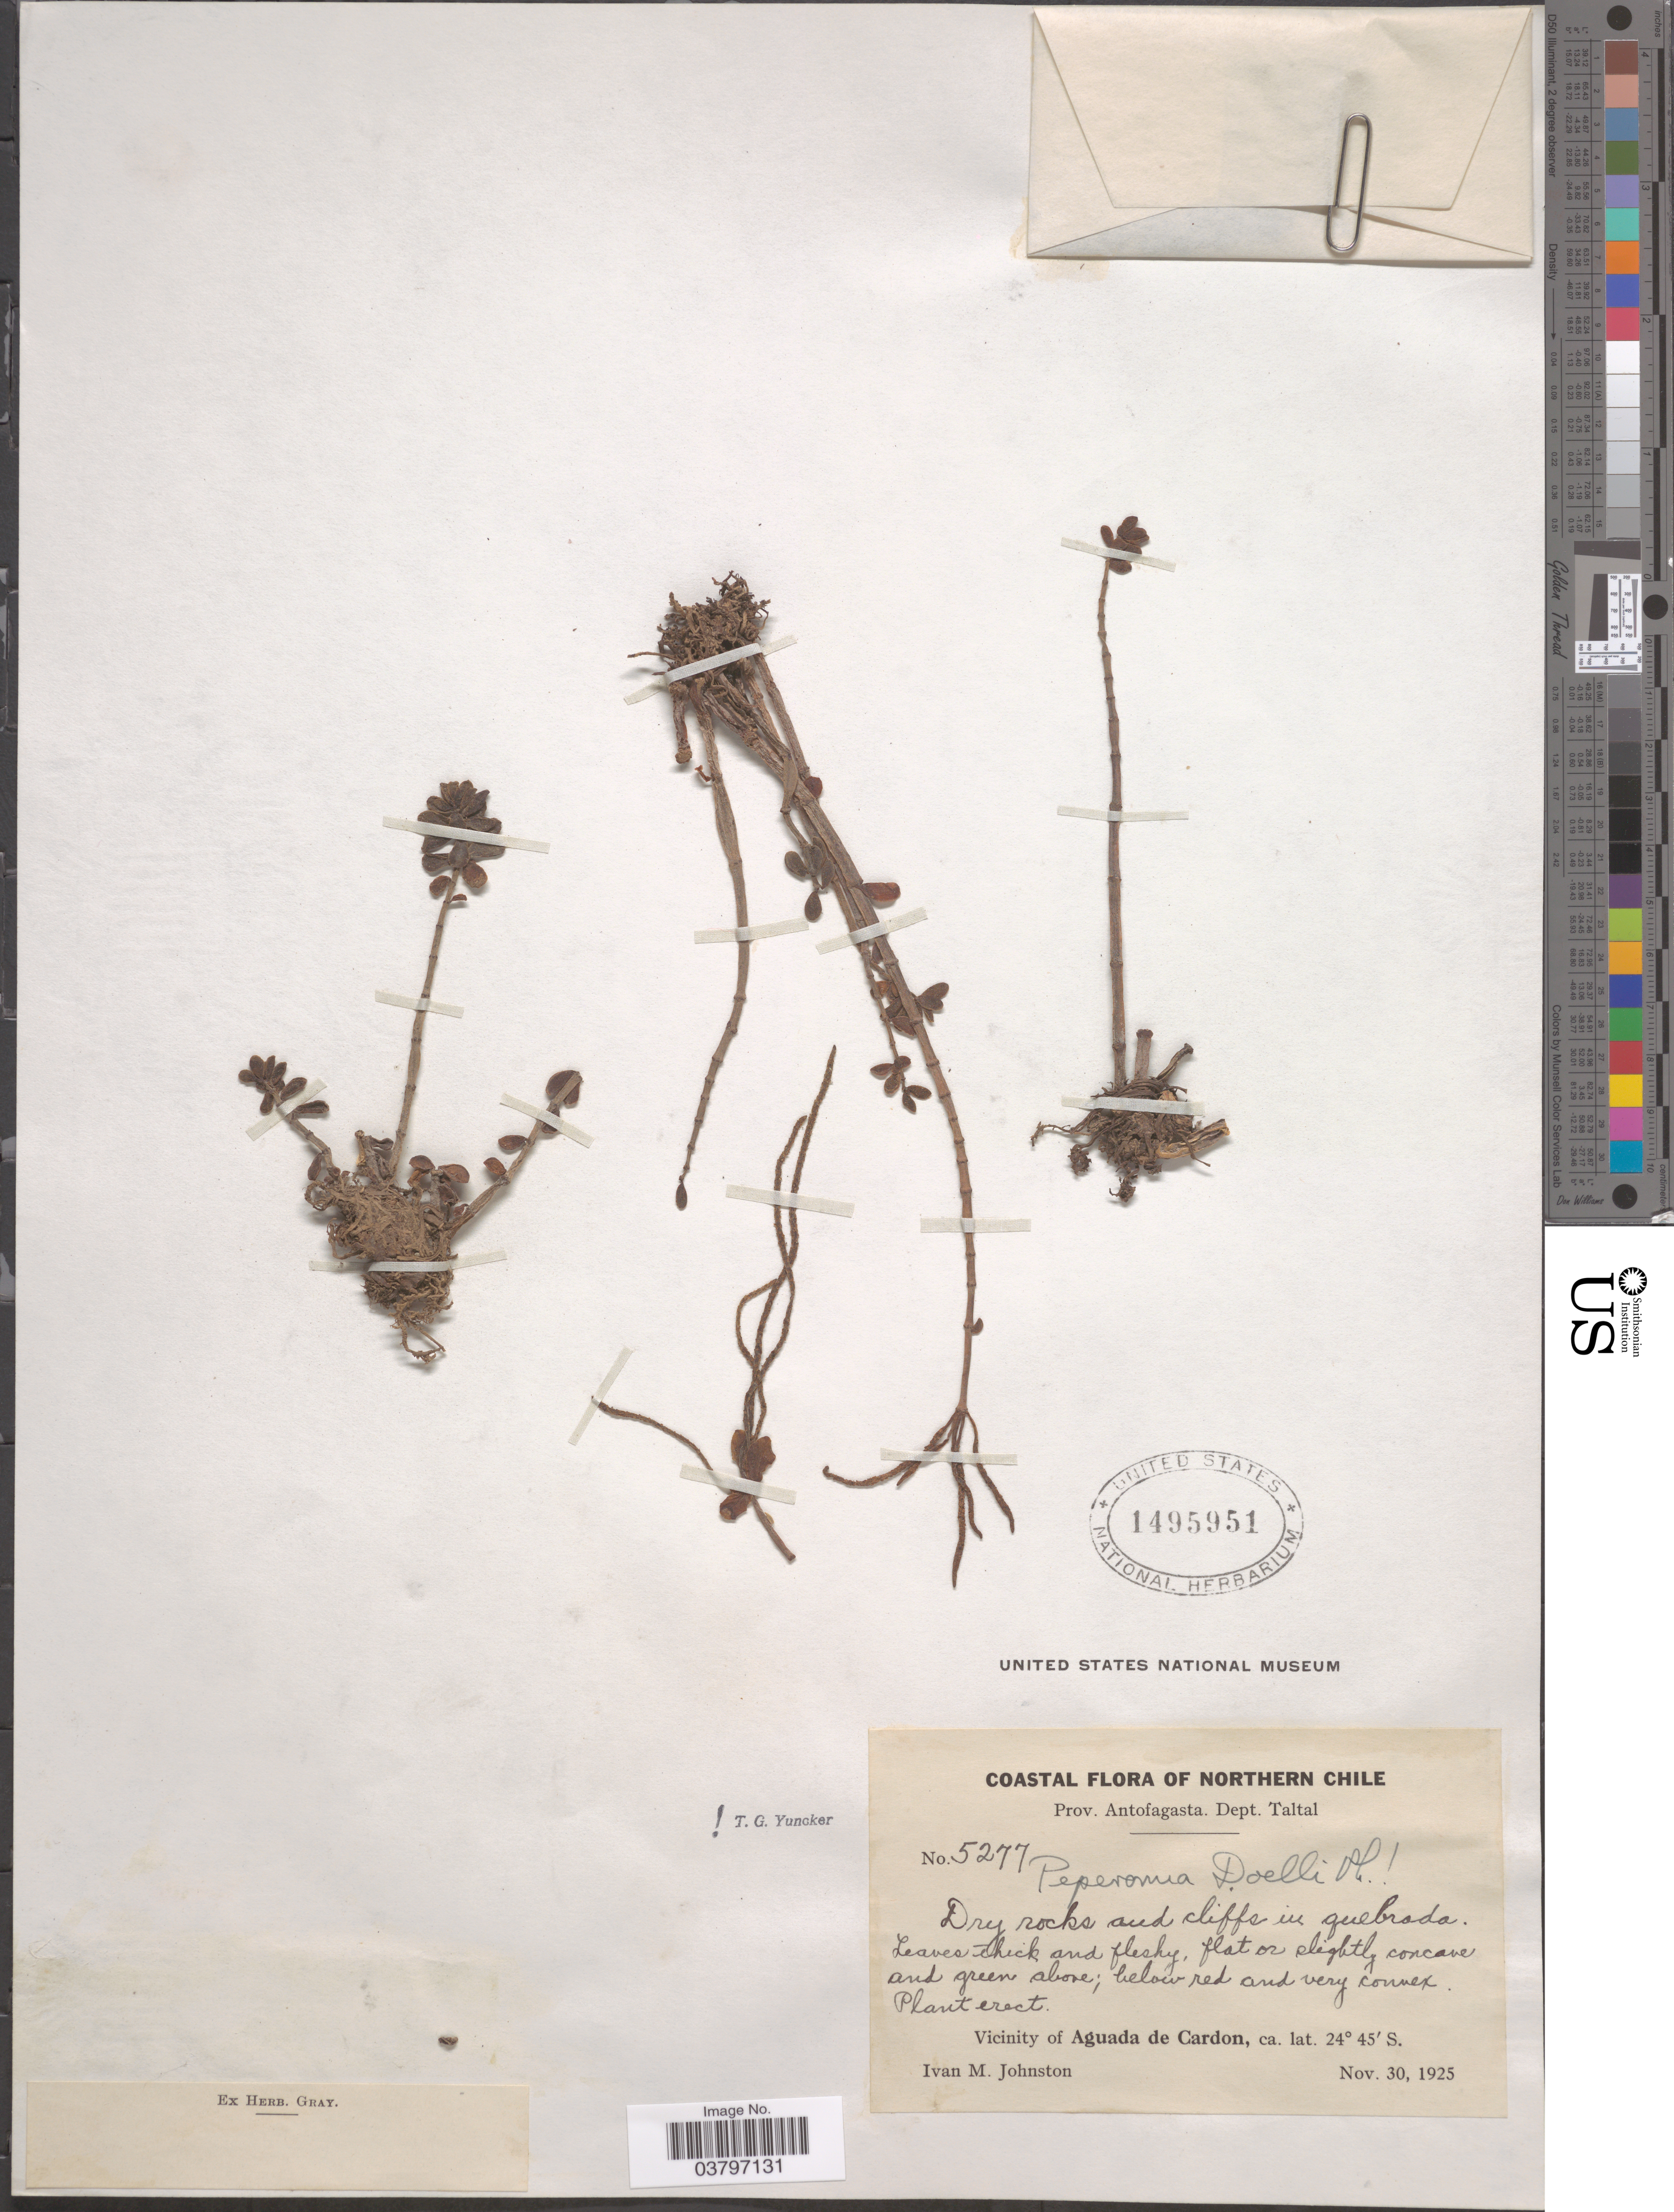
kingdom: Plantae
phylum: Tracheophyta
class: Magnoliopsida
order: Piperales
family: Piperaceae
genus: Peperomia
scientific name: Peperomia doellii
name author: Phil.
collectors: I.M. Johnston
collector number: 5277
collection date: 1925-11-30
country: Chile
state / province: Antofagasta (II)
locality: Dept. Taltal. Dry rocks and cliffs in quebrada. Vicinity of Aguada de Cardon.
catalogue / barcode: US 1495951